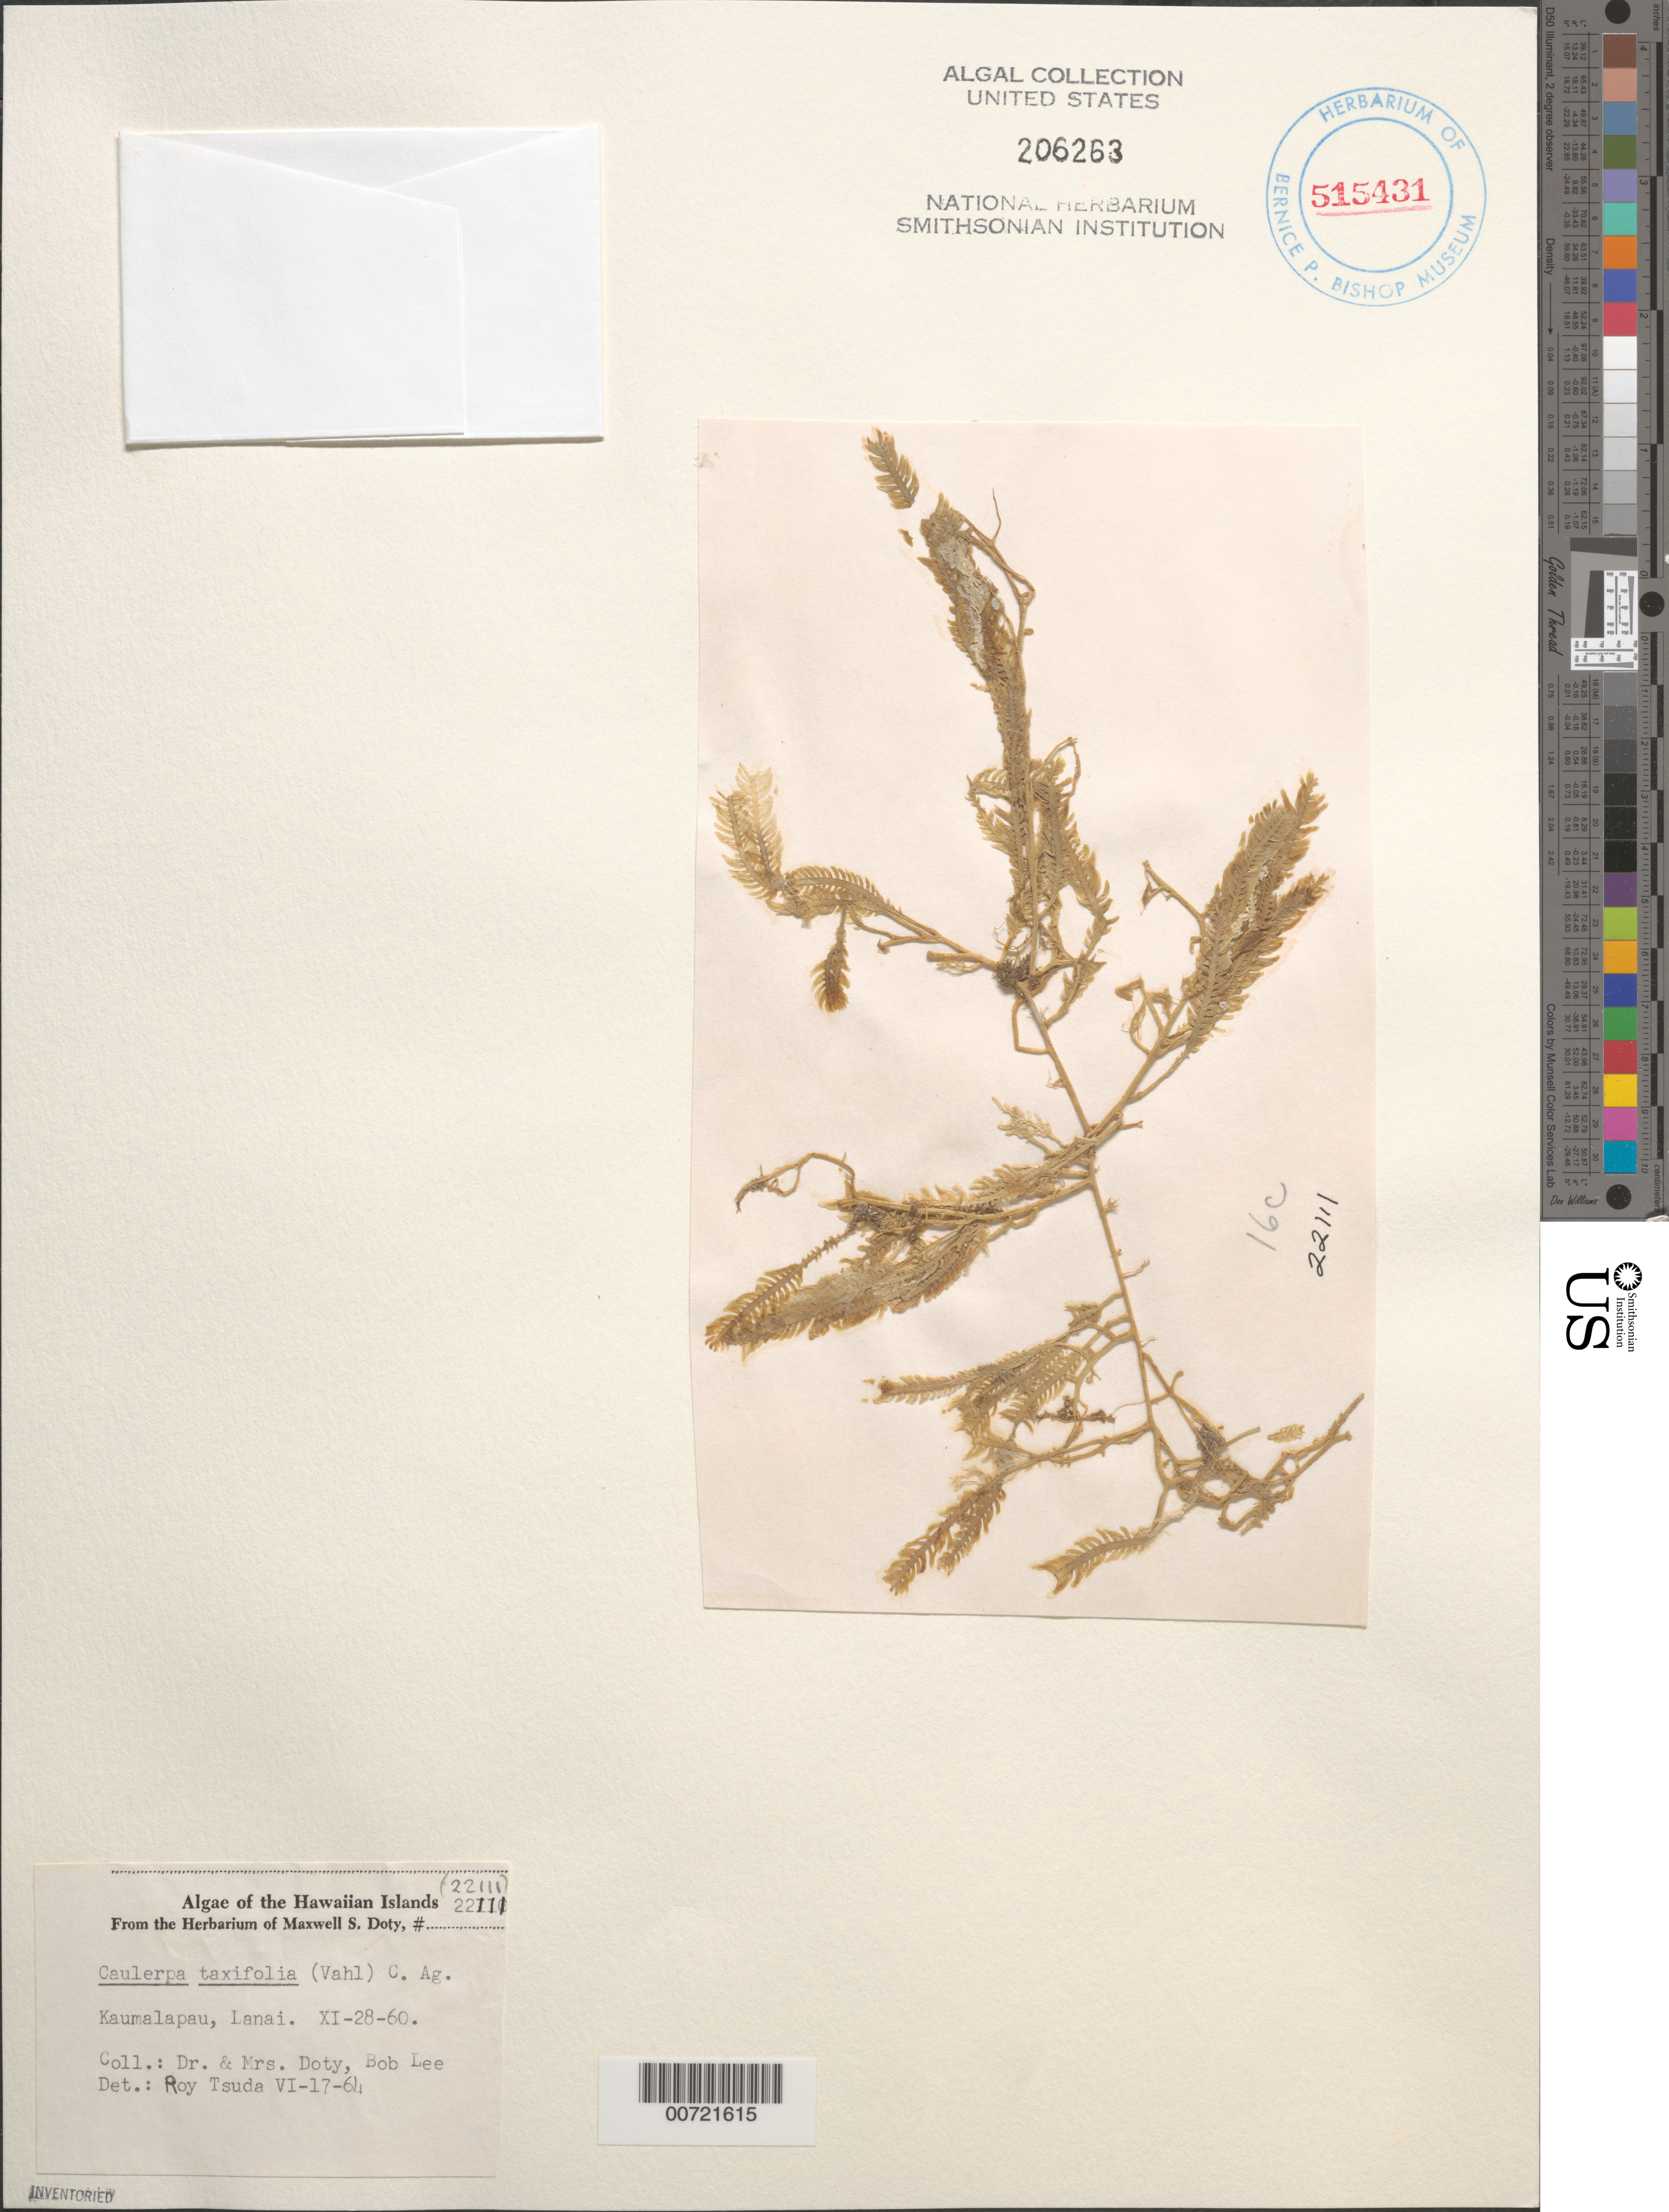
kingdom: Plantae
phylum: Chlorophyta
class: Ulvophyceae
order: Bryopsidales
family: Caulerpaceae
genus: Caulerpa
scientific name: Caulerpa taxifolia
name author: (M. Vahl) C. Agardh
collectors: M. S. Doty, -- Doty & B. Lee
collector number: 22111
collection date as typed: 28 Nov 60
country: United States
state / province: Hawaii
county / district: Maui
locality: The Hawaiian Islands. Kaumalapau, Lanai.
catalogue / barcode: US 206263